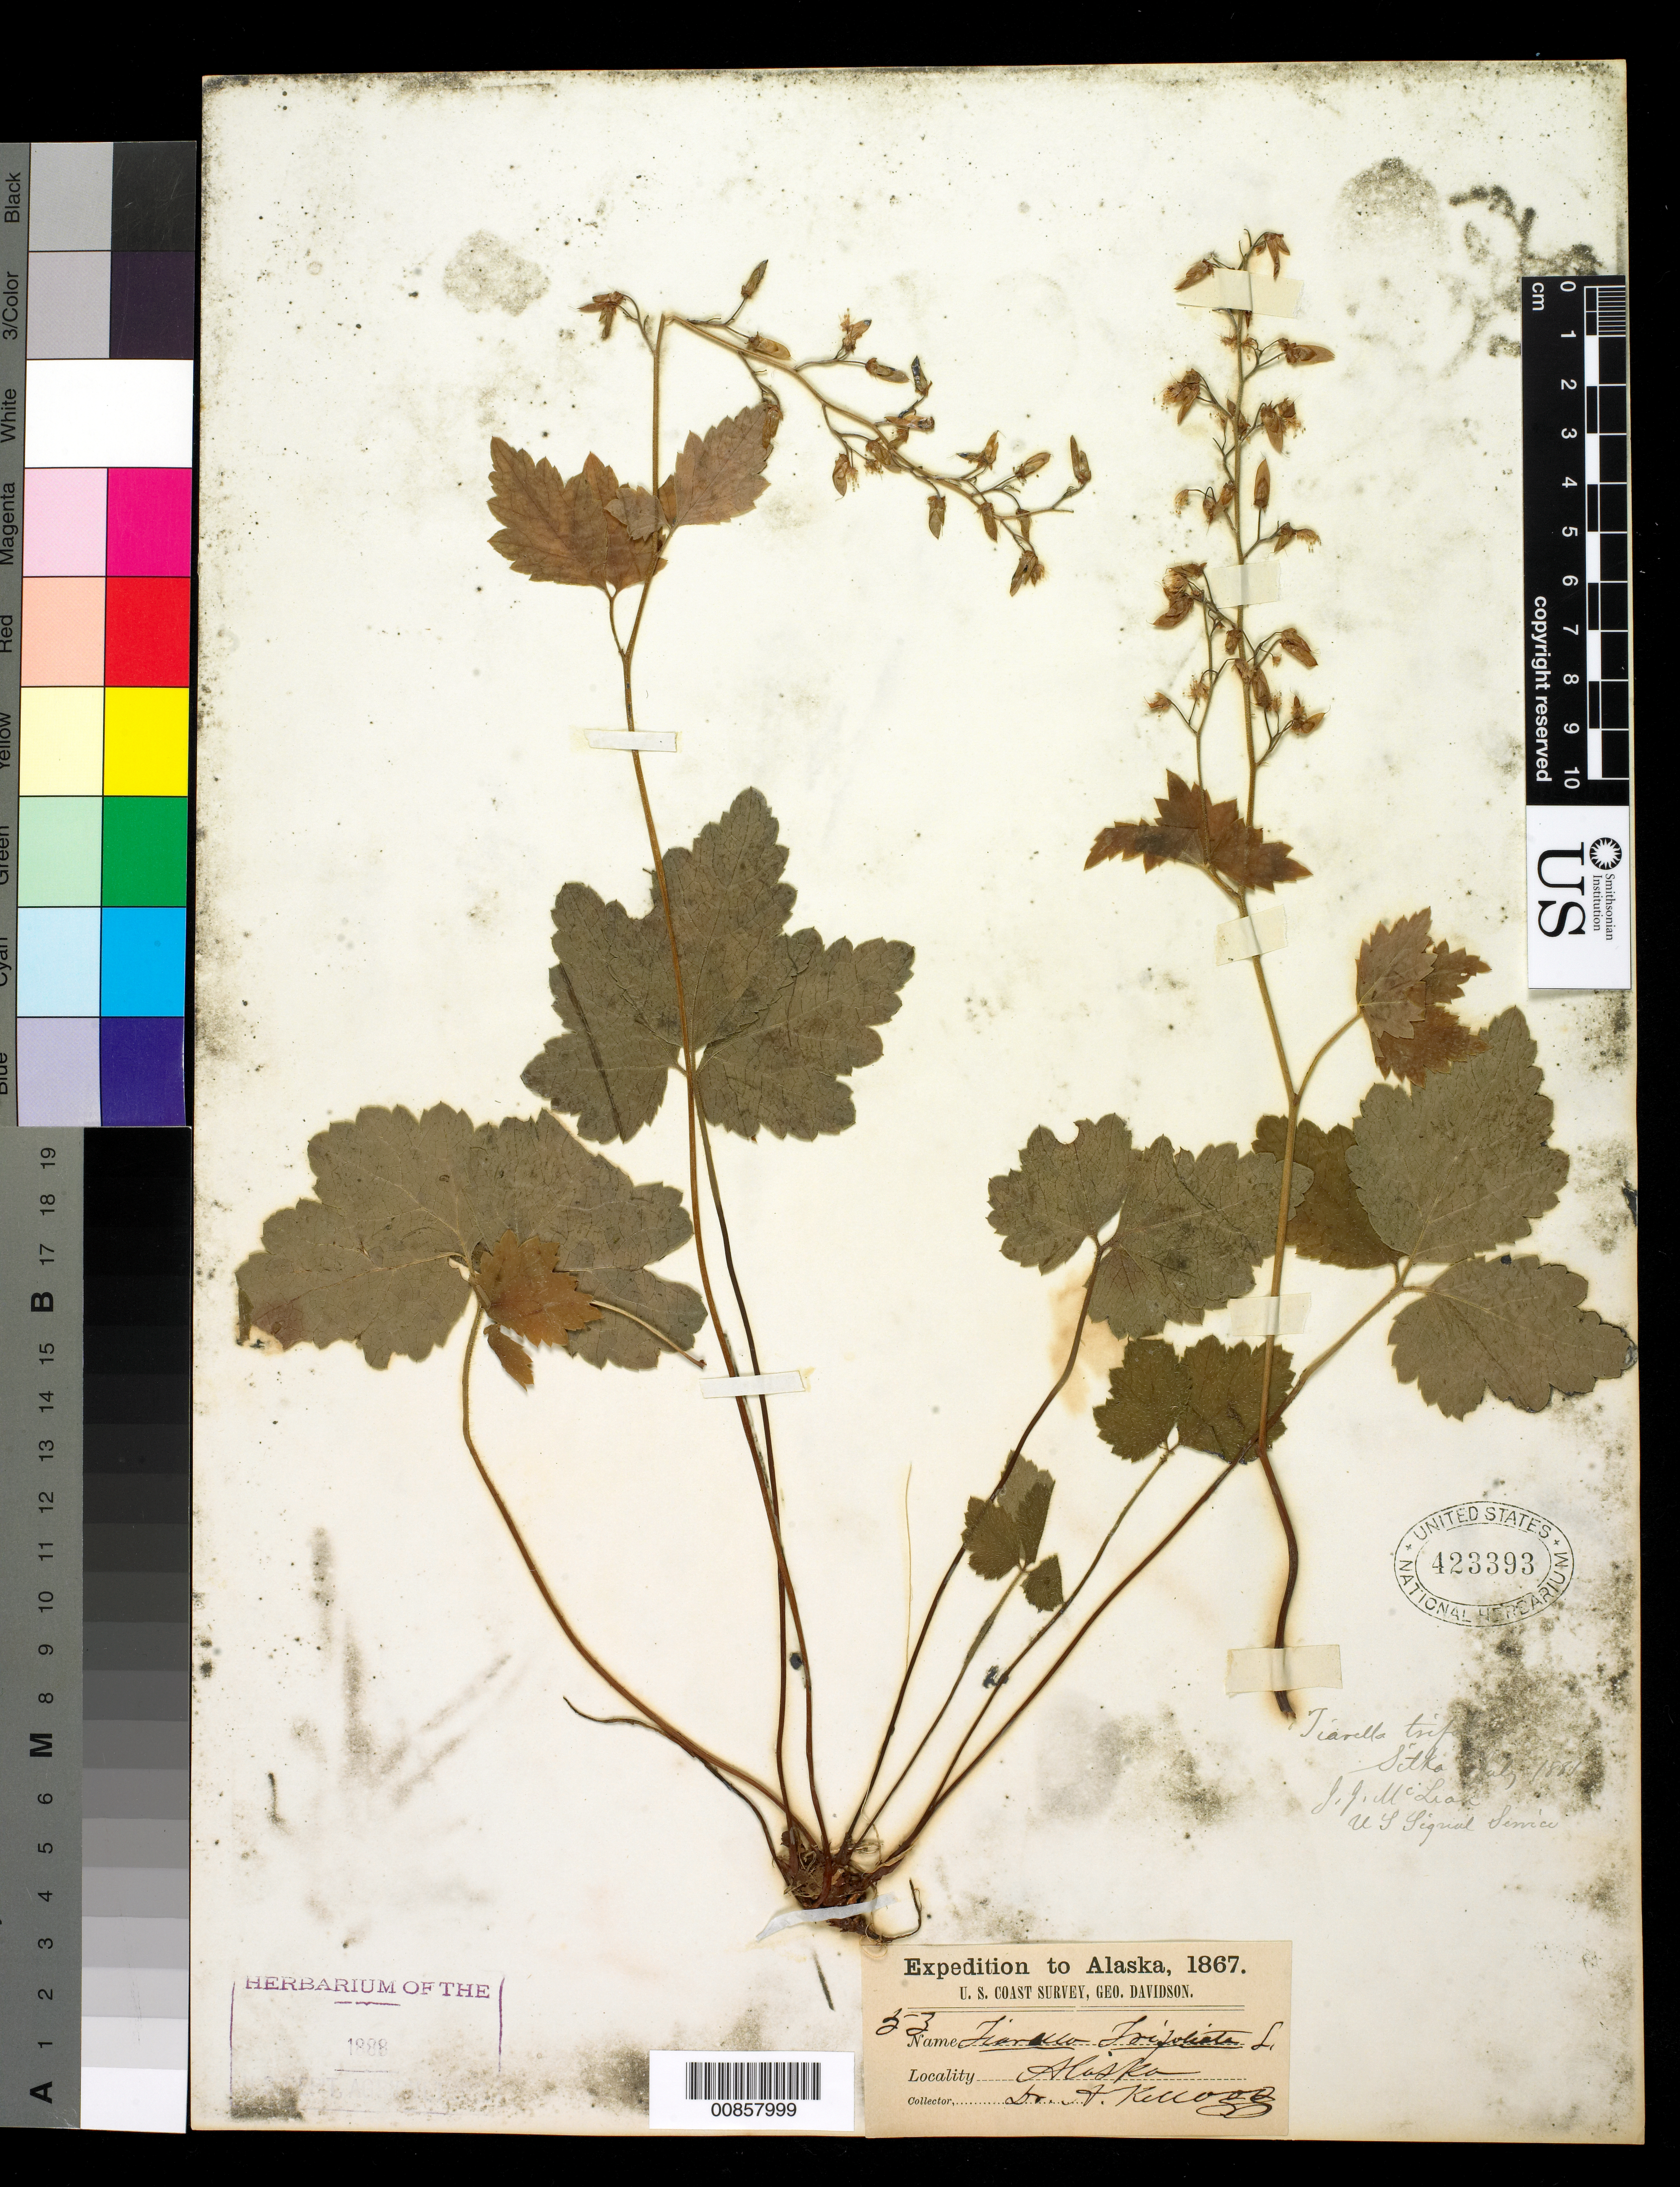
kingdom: Plantae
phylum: Tracheophyta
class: Magnoliopsida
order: Saxifragales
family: Saxifragaceae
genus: Tiarella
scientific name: Tiarella trifoliata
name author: L.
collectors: A. Kellogg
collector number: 53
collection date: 1867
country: United States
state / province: Alaska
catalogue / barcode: US 423393